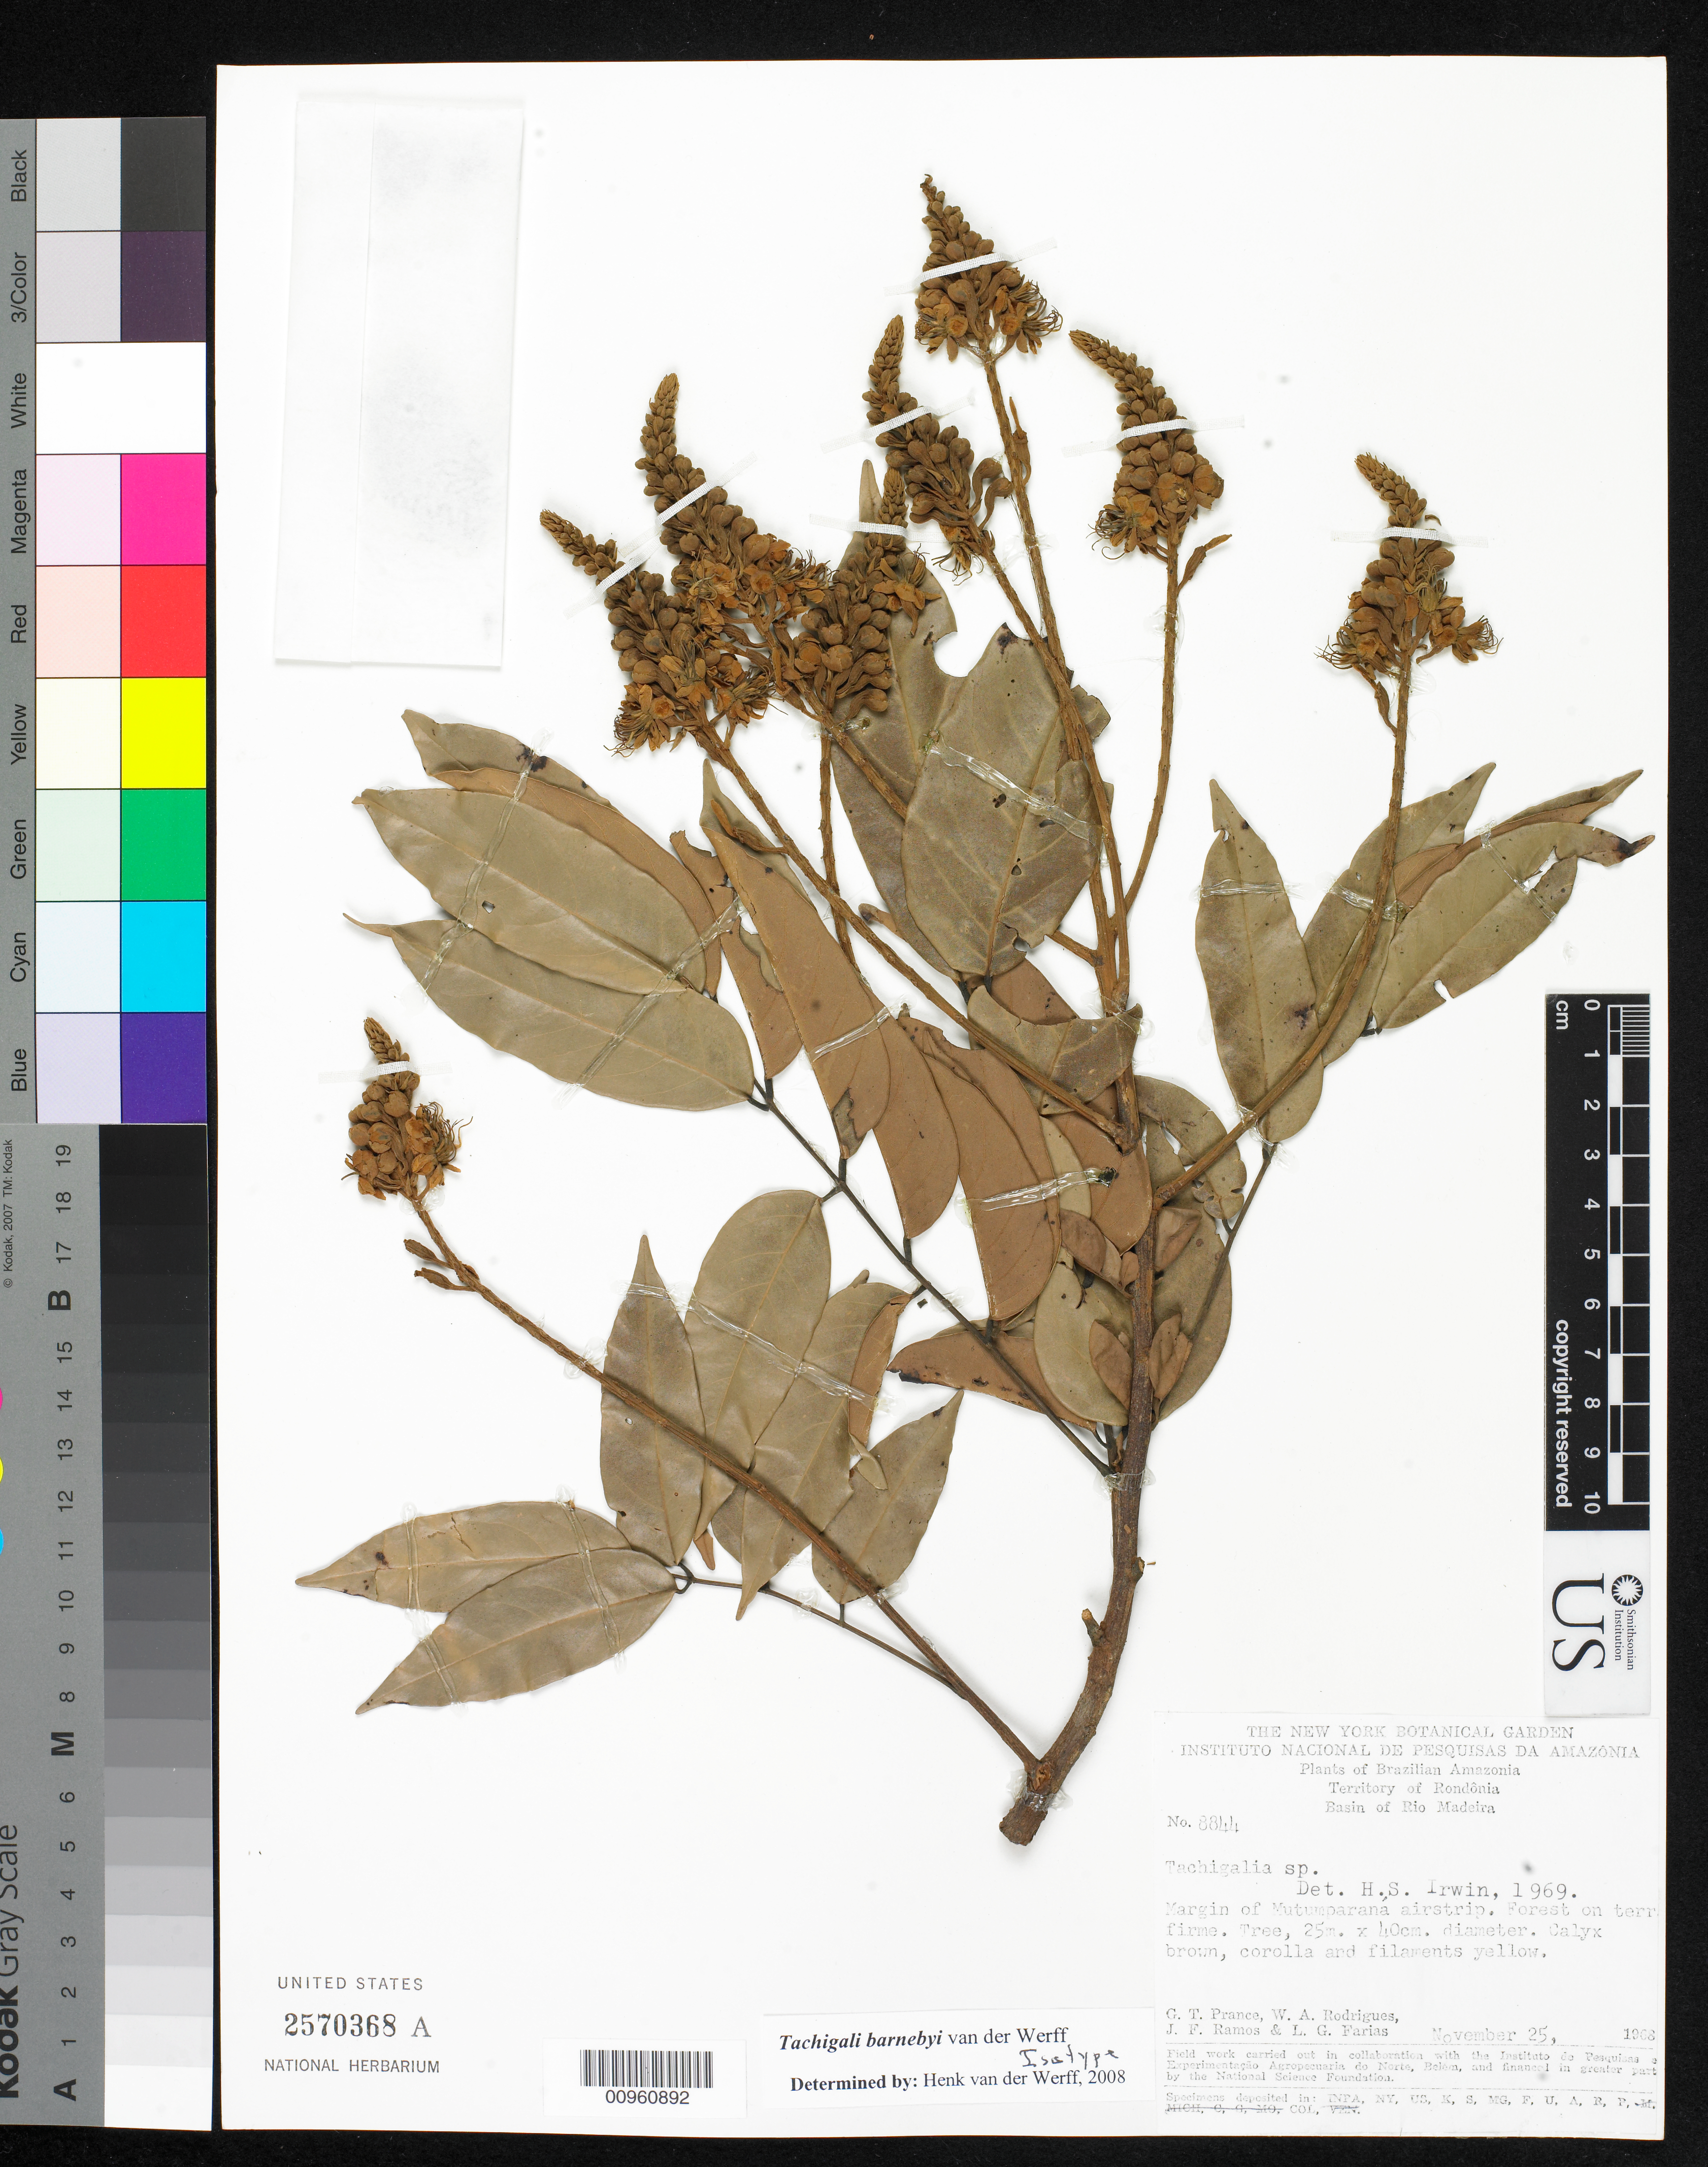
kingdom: Plantae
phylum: Tracheophyta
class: Magnoliopsida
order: Fabales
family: Fabaceae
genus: Tachigali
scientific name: Tachigali barnebyi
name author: van der Werff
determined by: van der Werff, H., (MO), Missouri Botanical Garden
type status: Isotype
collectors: G. T. Prance & et al.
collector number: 8844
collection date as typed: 25 Nov 1968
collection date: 1968-11-25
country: Brazil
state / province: Rondônia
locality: Territory of Rondônia, Basin of Rio Madeira. Margin of Mutumparaná airstrip.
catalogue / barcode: US 2570368A